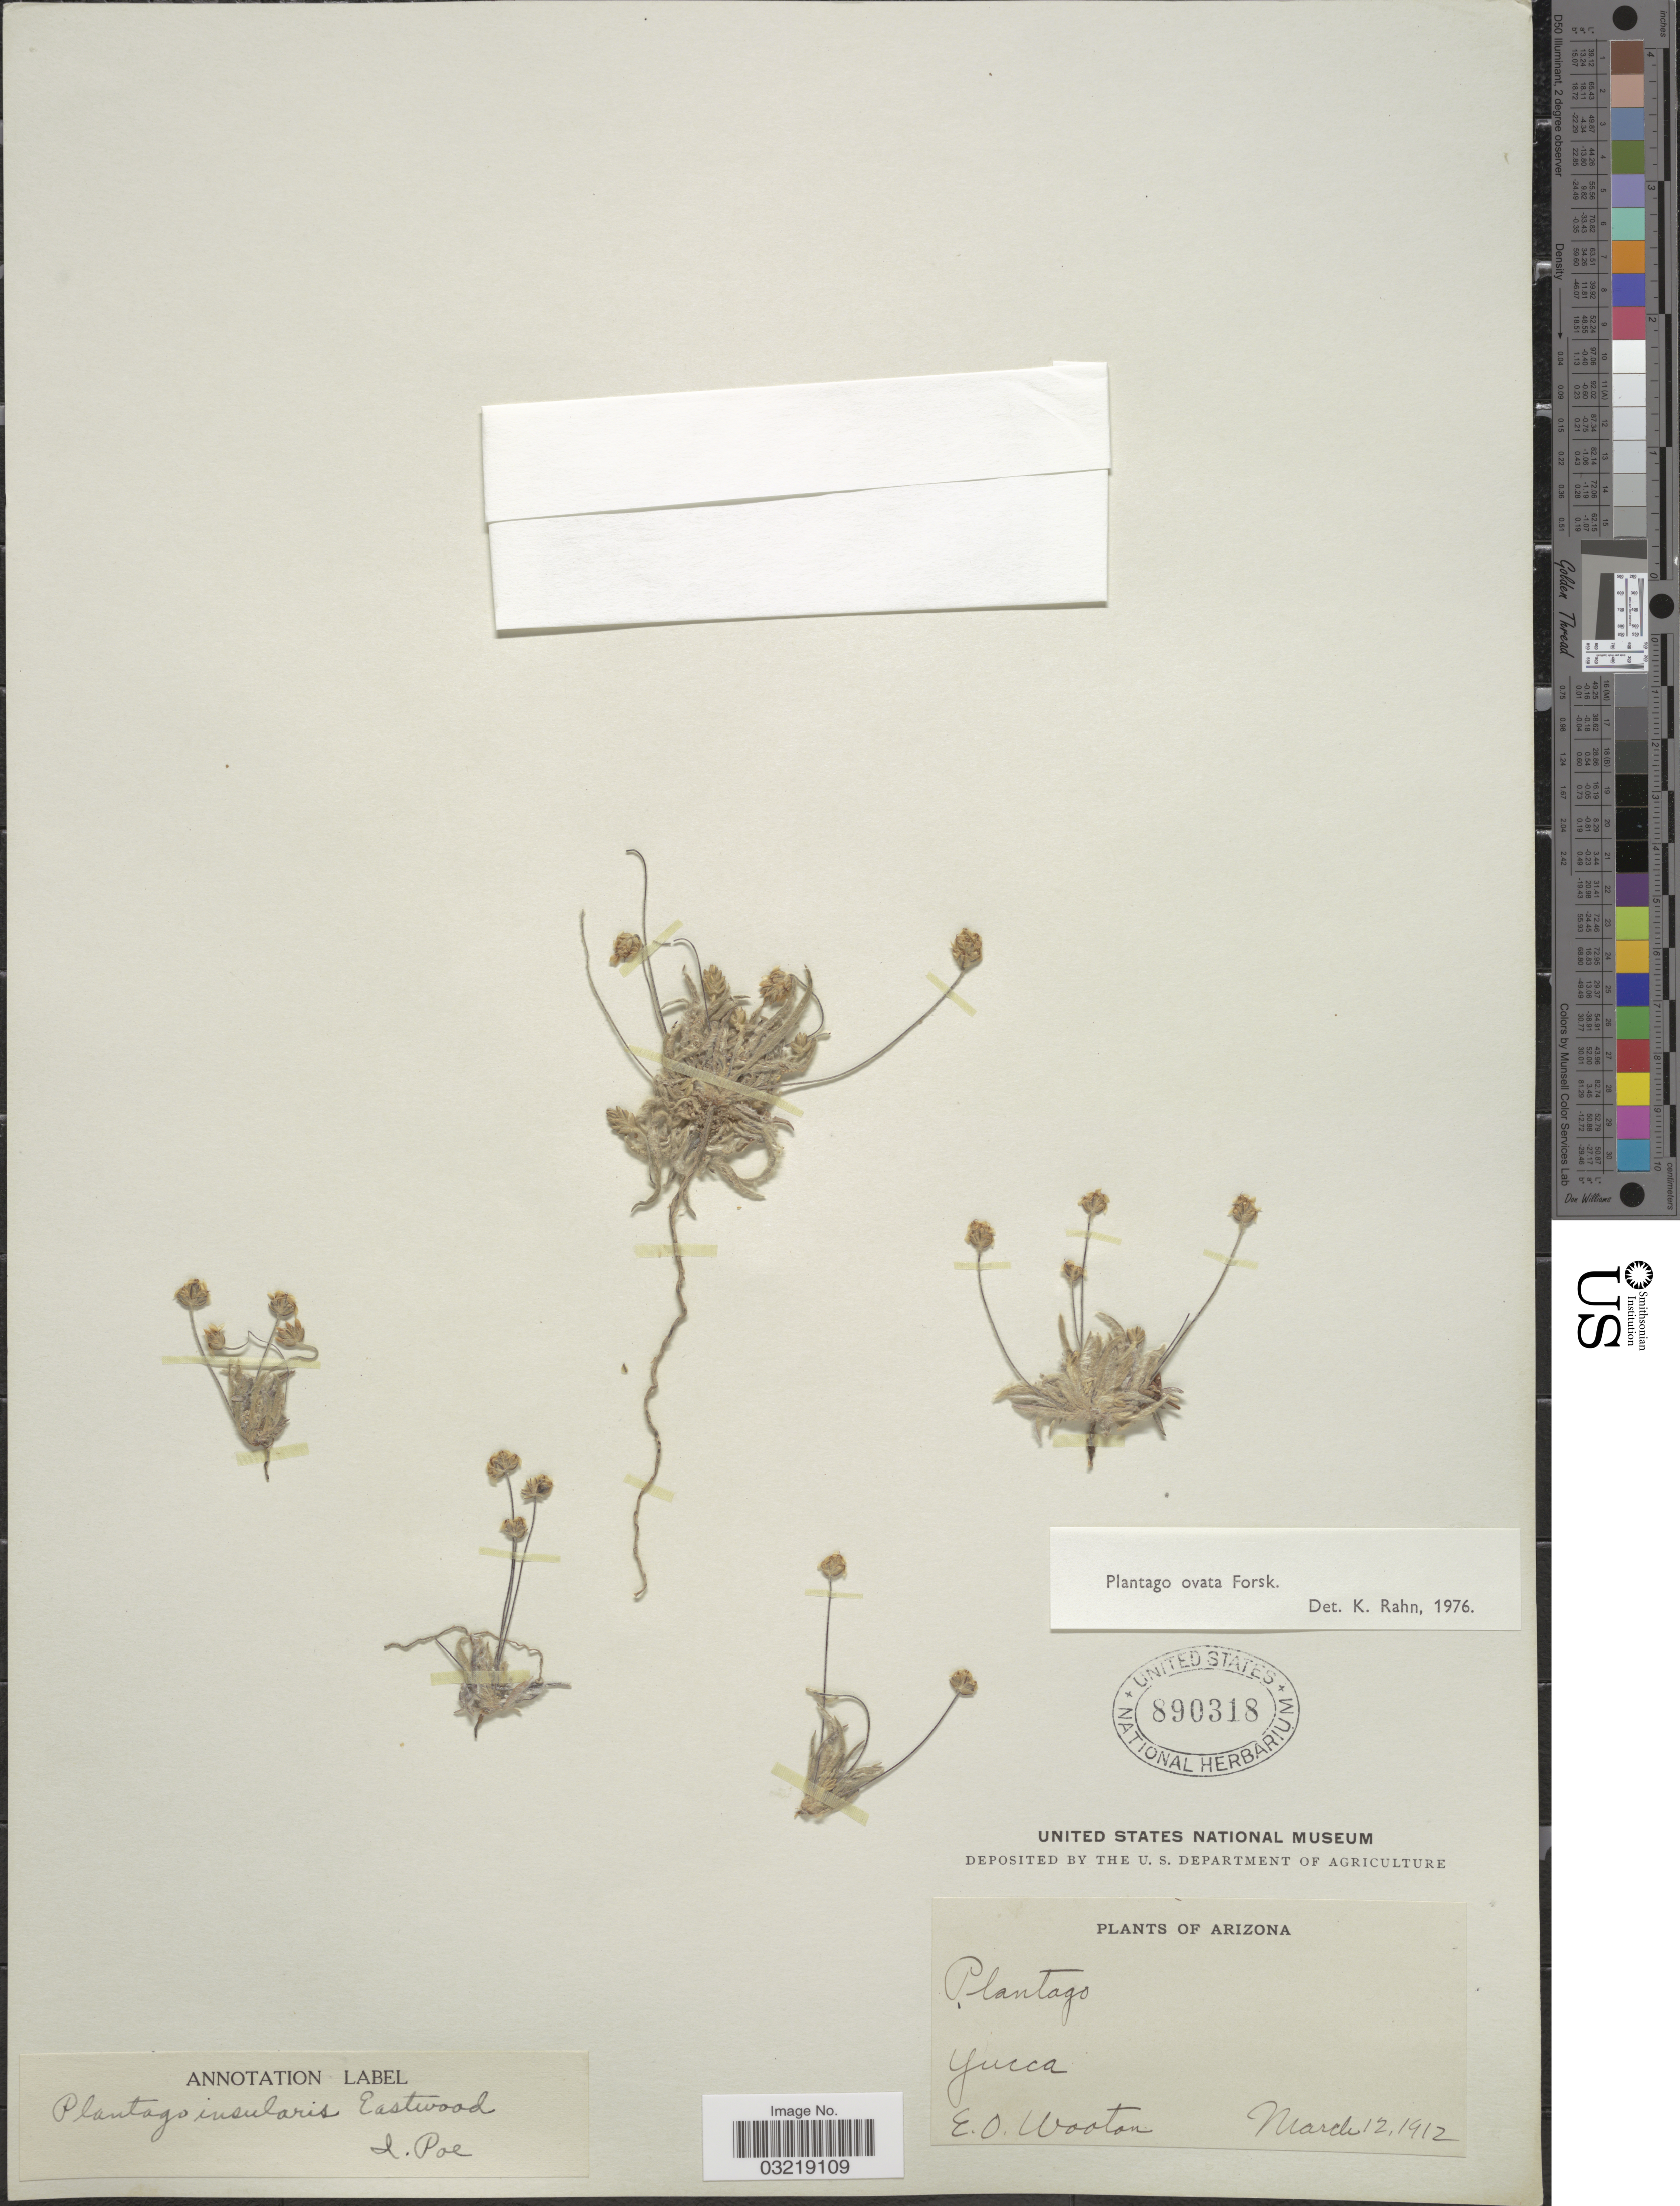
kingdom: Plantae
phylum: Tracheophyta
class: Magnoliopsida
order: Lamiales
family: Plantaginaceae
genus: Plantago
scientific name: Plantago ovata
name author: Forssk.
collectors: E. O. Wooton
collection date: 1912-03-12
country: United States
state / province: Arizona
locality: Yucca.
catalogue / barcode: US 890318